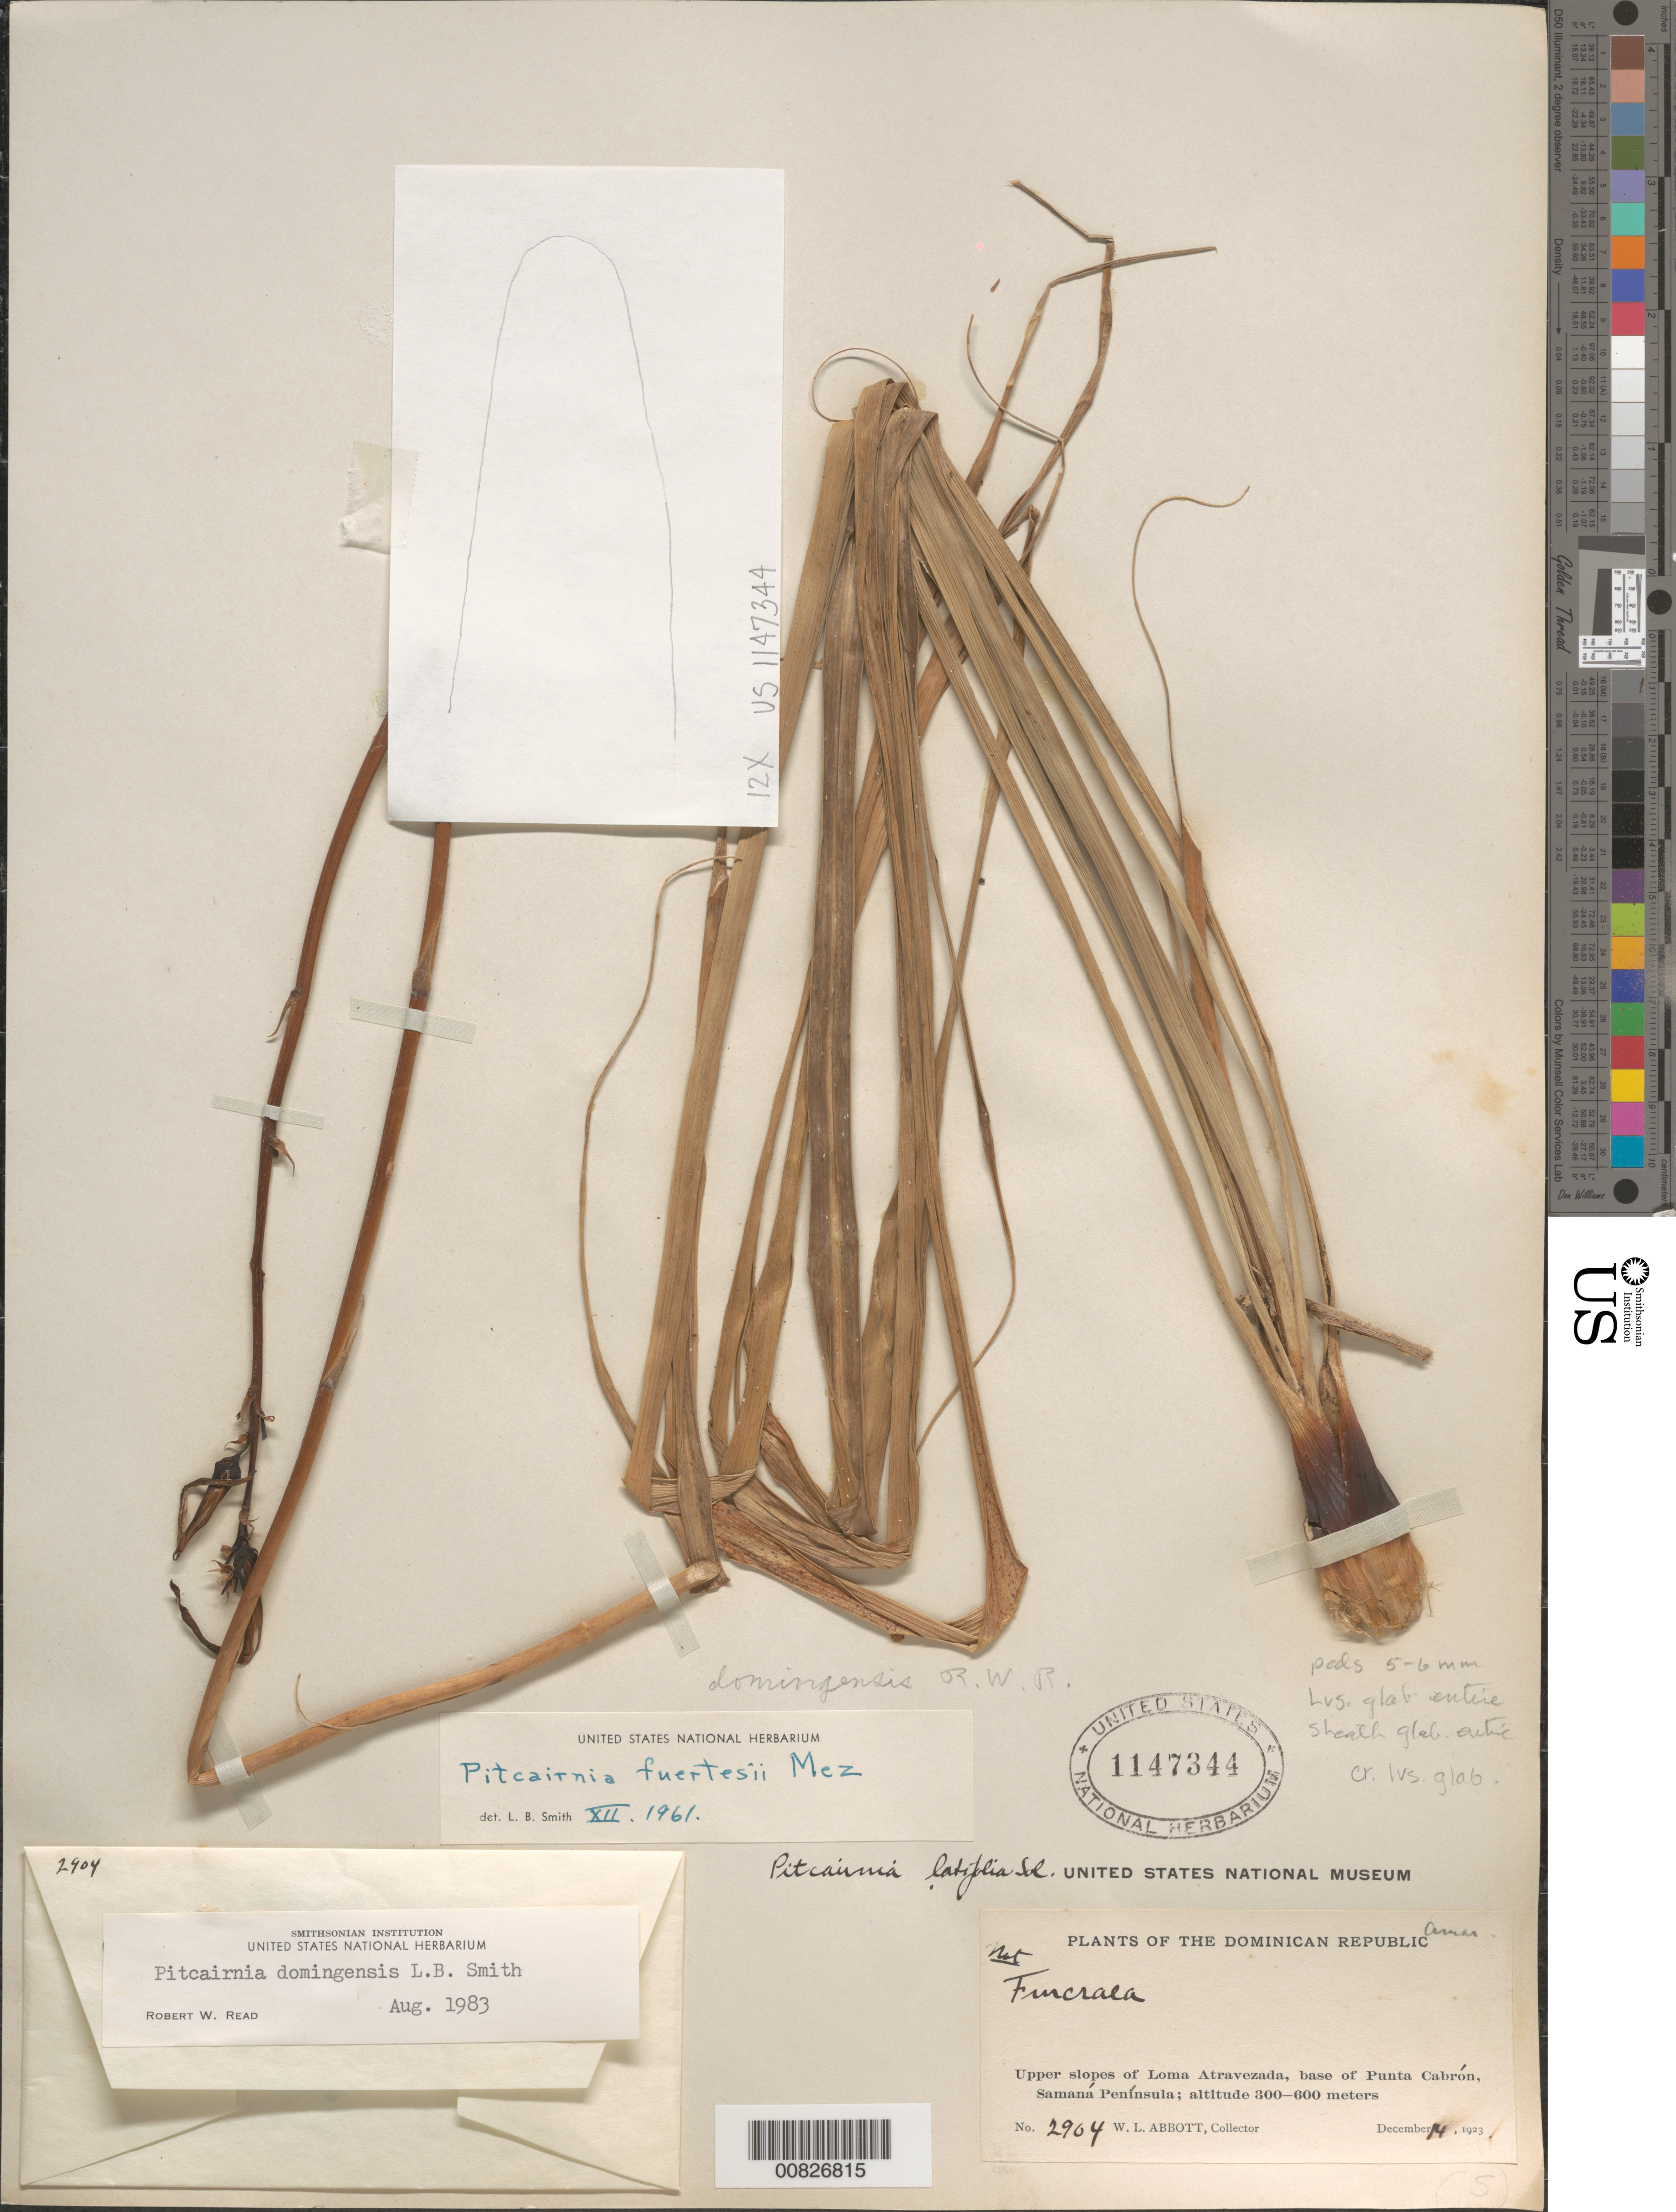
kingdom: Plantae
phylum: Tracheophyta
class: Liliopsida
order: Poales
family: Bromeliaceae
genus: Pitcairnia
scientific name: Pitcairnia domingensis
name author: L.B. Sm.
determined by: Read, Robert W., (US), NMNH (UNITED STATES)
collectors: W. L. Abbott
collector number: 2904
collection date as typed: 14 Dec 1923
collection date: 1923-12-14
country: Dominican Republic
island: Hispaniola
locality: Upper slopes of Loma Atravezada, base of Punta Cabrón, Samaná Península.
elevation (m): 300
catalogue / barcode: US 1147344